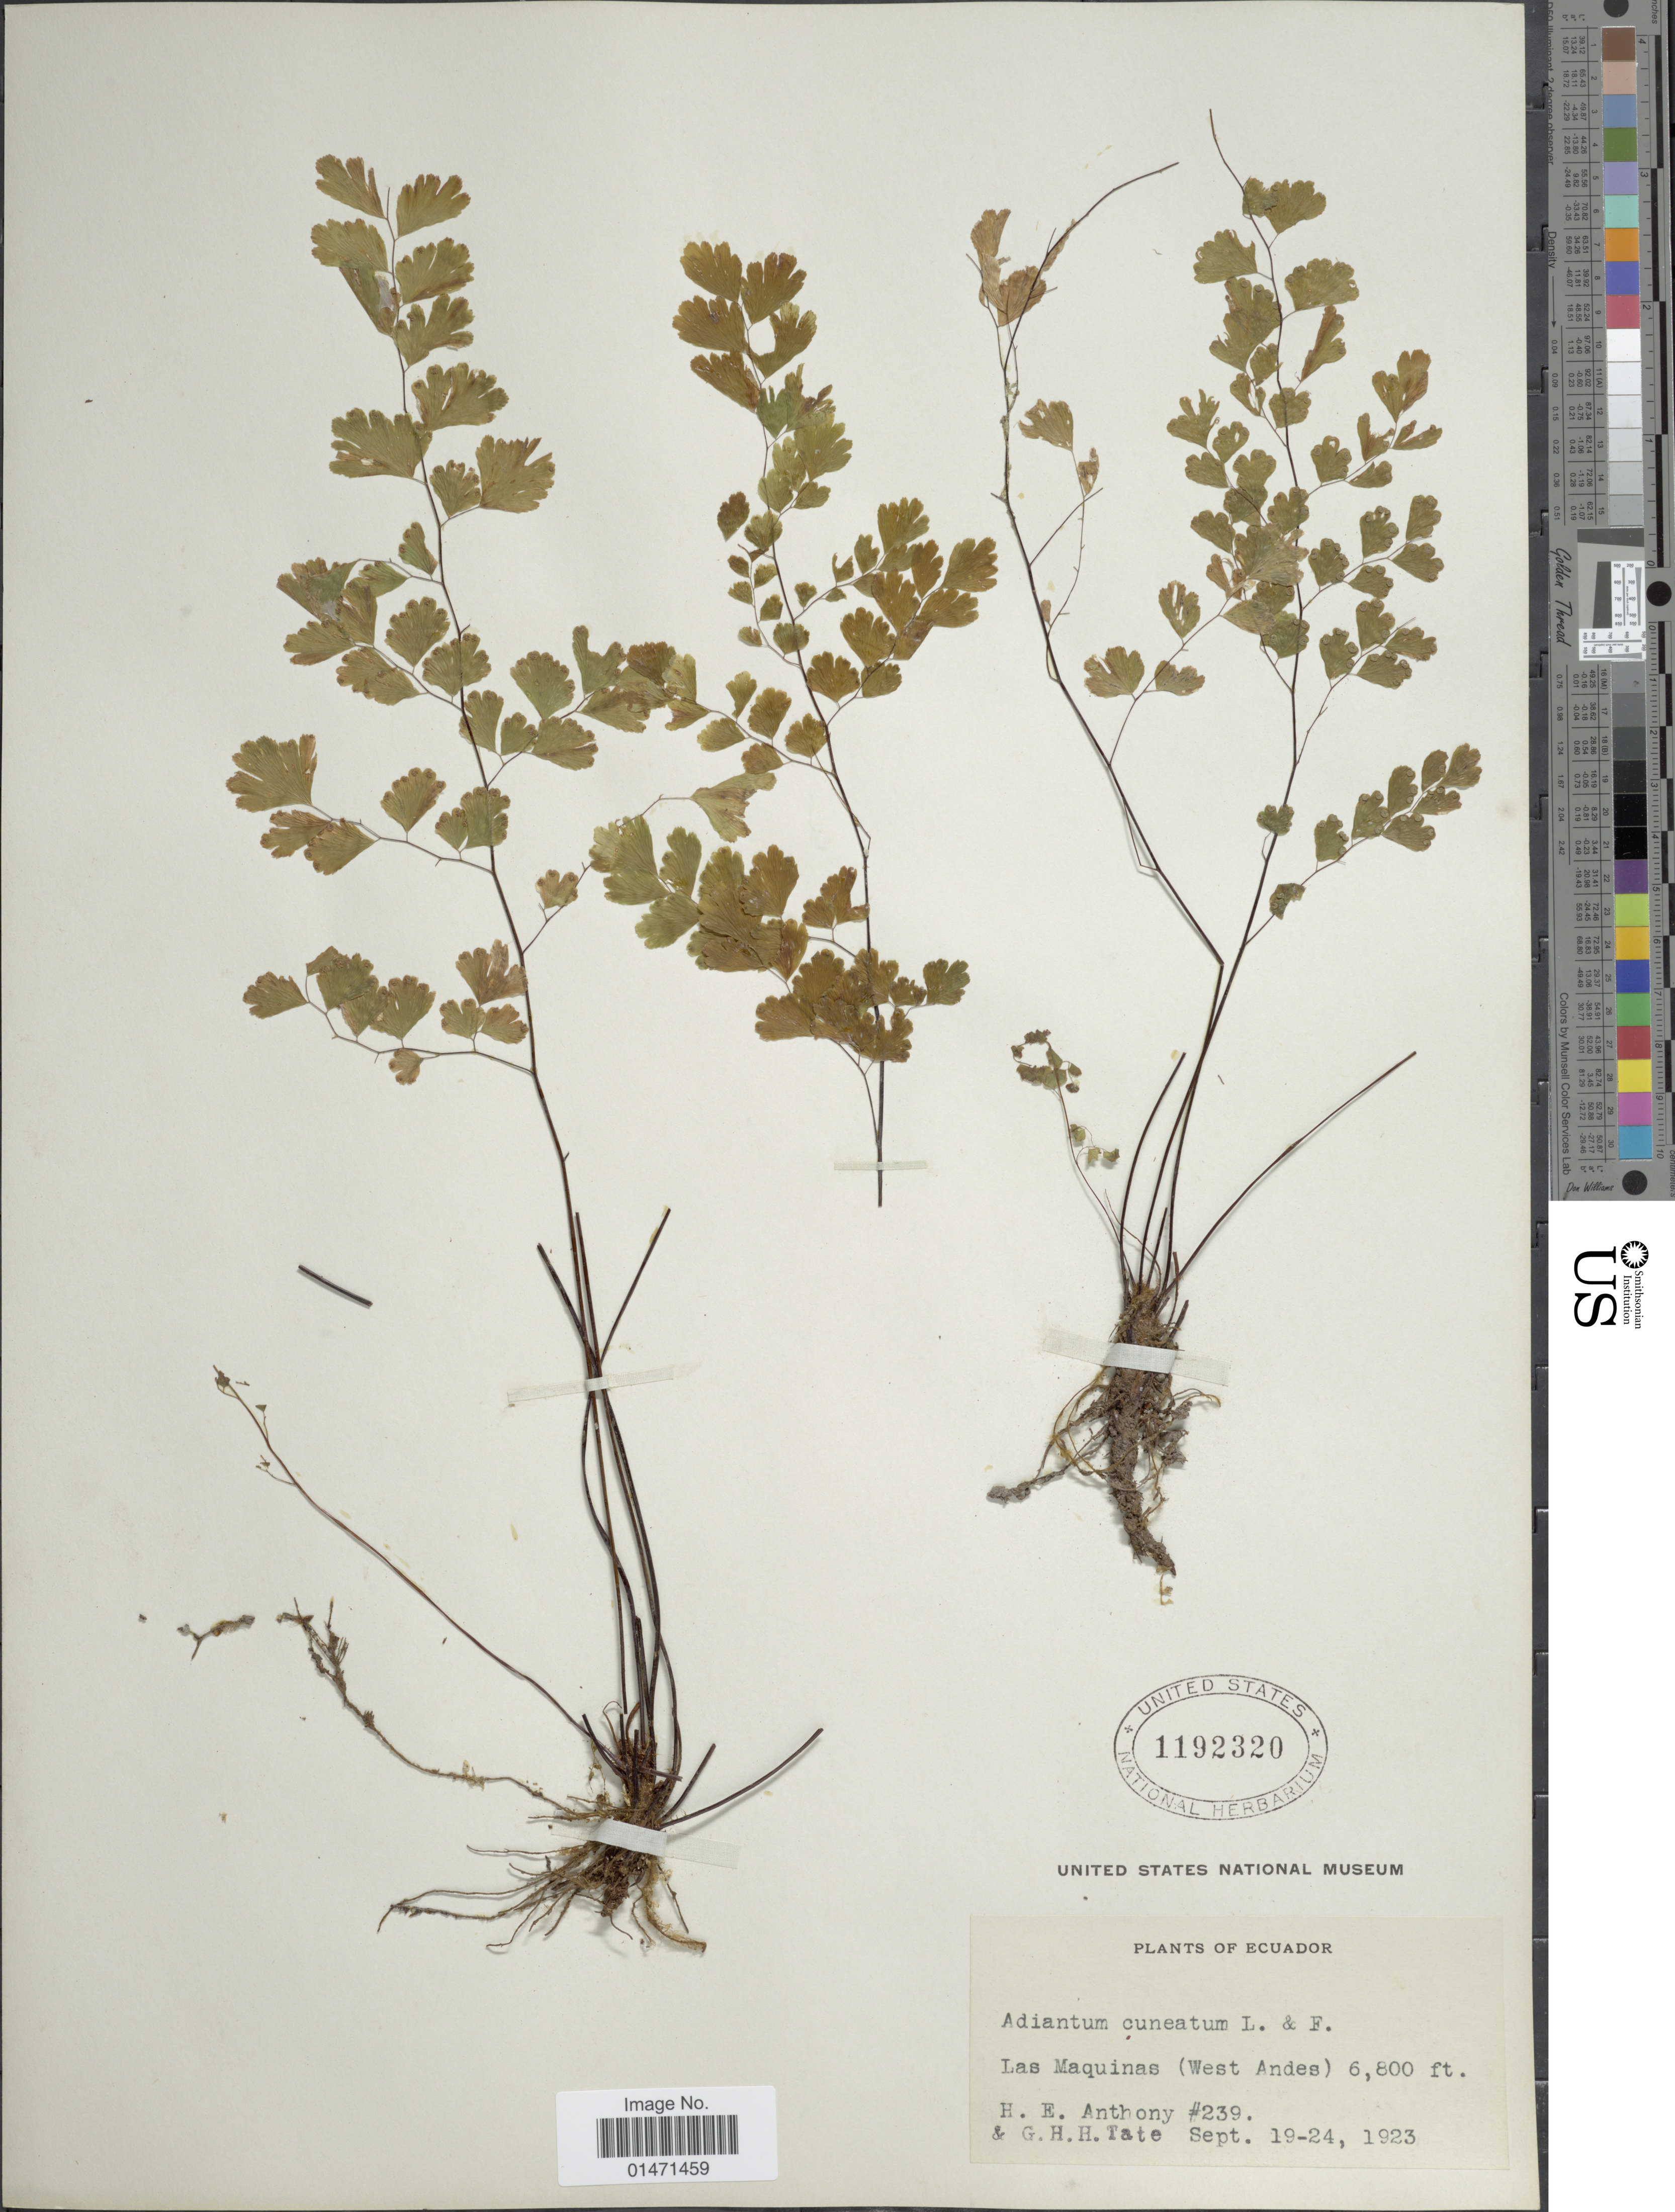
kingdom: Plantae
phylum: Tracheophyta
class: Polypodiopsida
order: Polypodiales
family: Pteridaceae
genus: Adiantum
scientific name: Adiantum raddianum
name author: C. Presl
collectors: H. E. Anthony & G. H. H.Tate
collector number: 239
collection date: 1923-09-19/1923-09-24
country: Ecuador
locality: Las Maquinas (West Andes)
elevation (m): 2073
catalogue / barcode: US 1192320